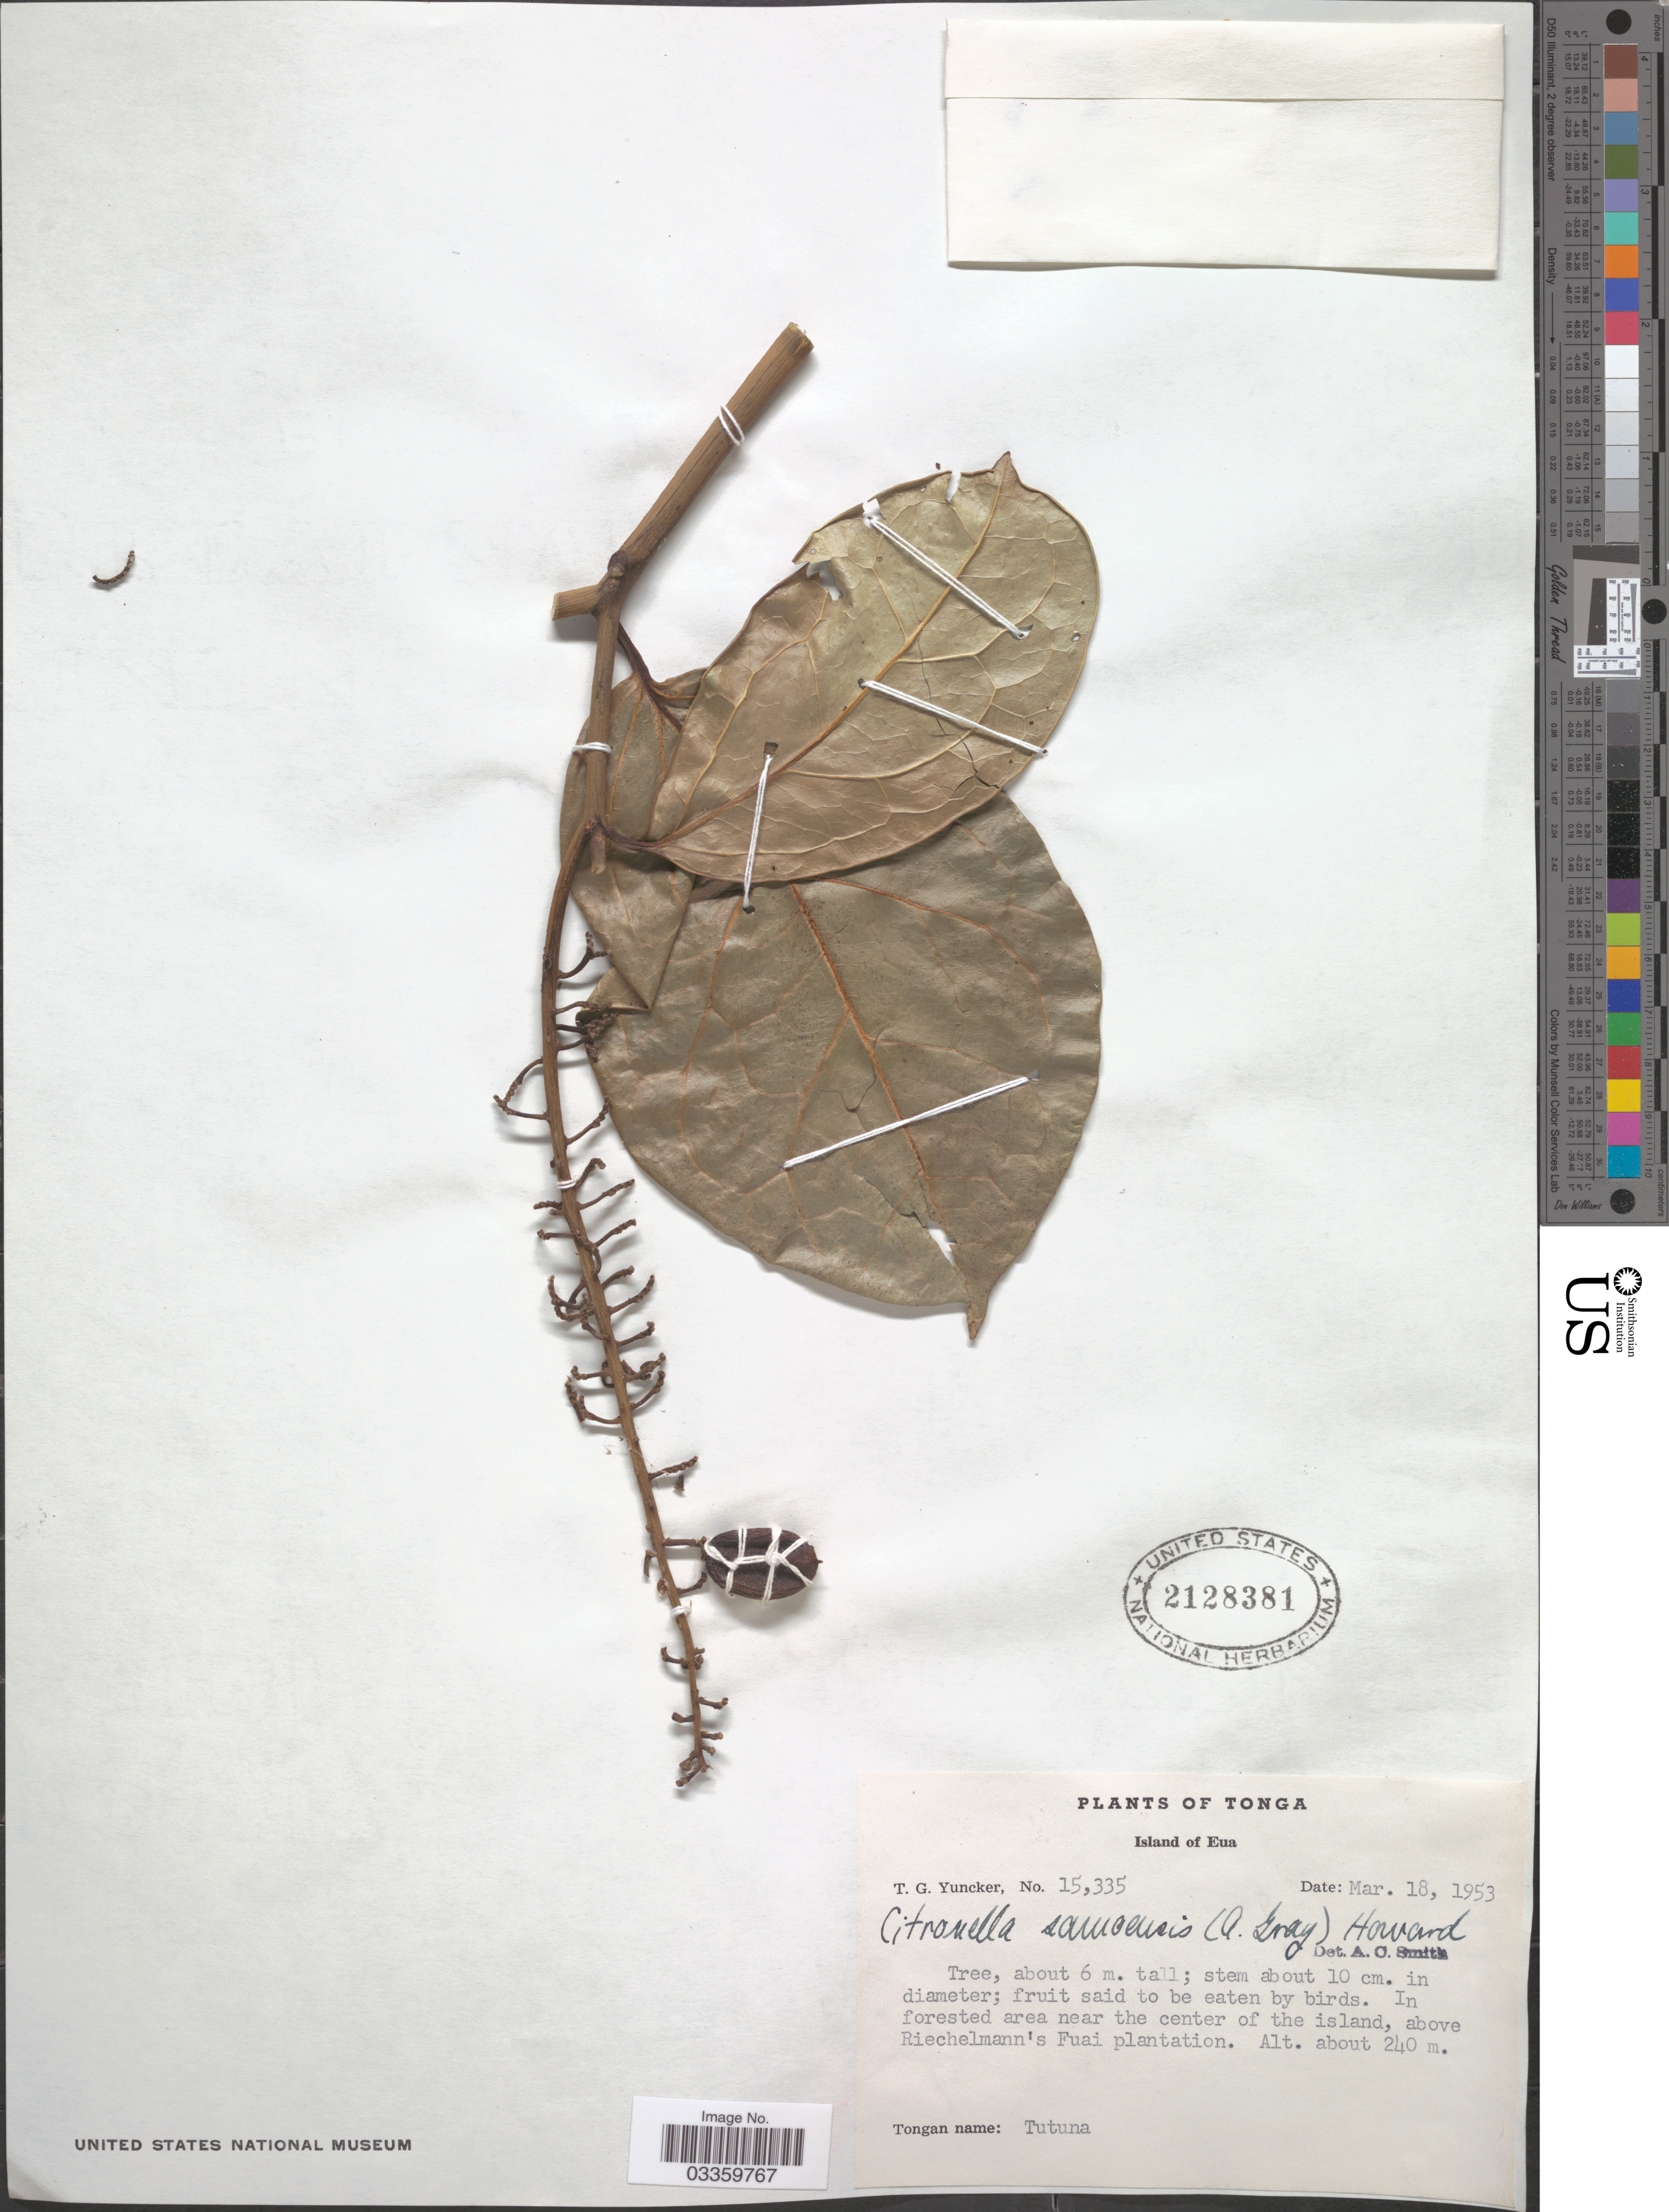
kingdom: Plantae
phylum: Tracheophyta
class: Magnoliopsida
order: Cardiopteridales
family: Cardiopteridaceae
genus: Citronella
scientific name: Citronella samoensis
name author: (A. Gray) R.A. Howard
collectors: T. G. Yuncker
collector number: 15335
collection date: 1953-03-18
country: Tonga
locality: Island of Eua, In forested area near the center of the island, above Riechelmann's Fuai plantation.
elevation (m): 240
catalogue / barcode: US 2128381